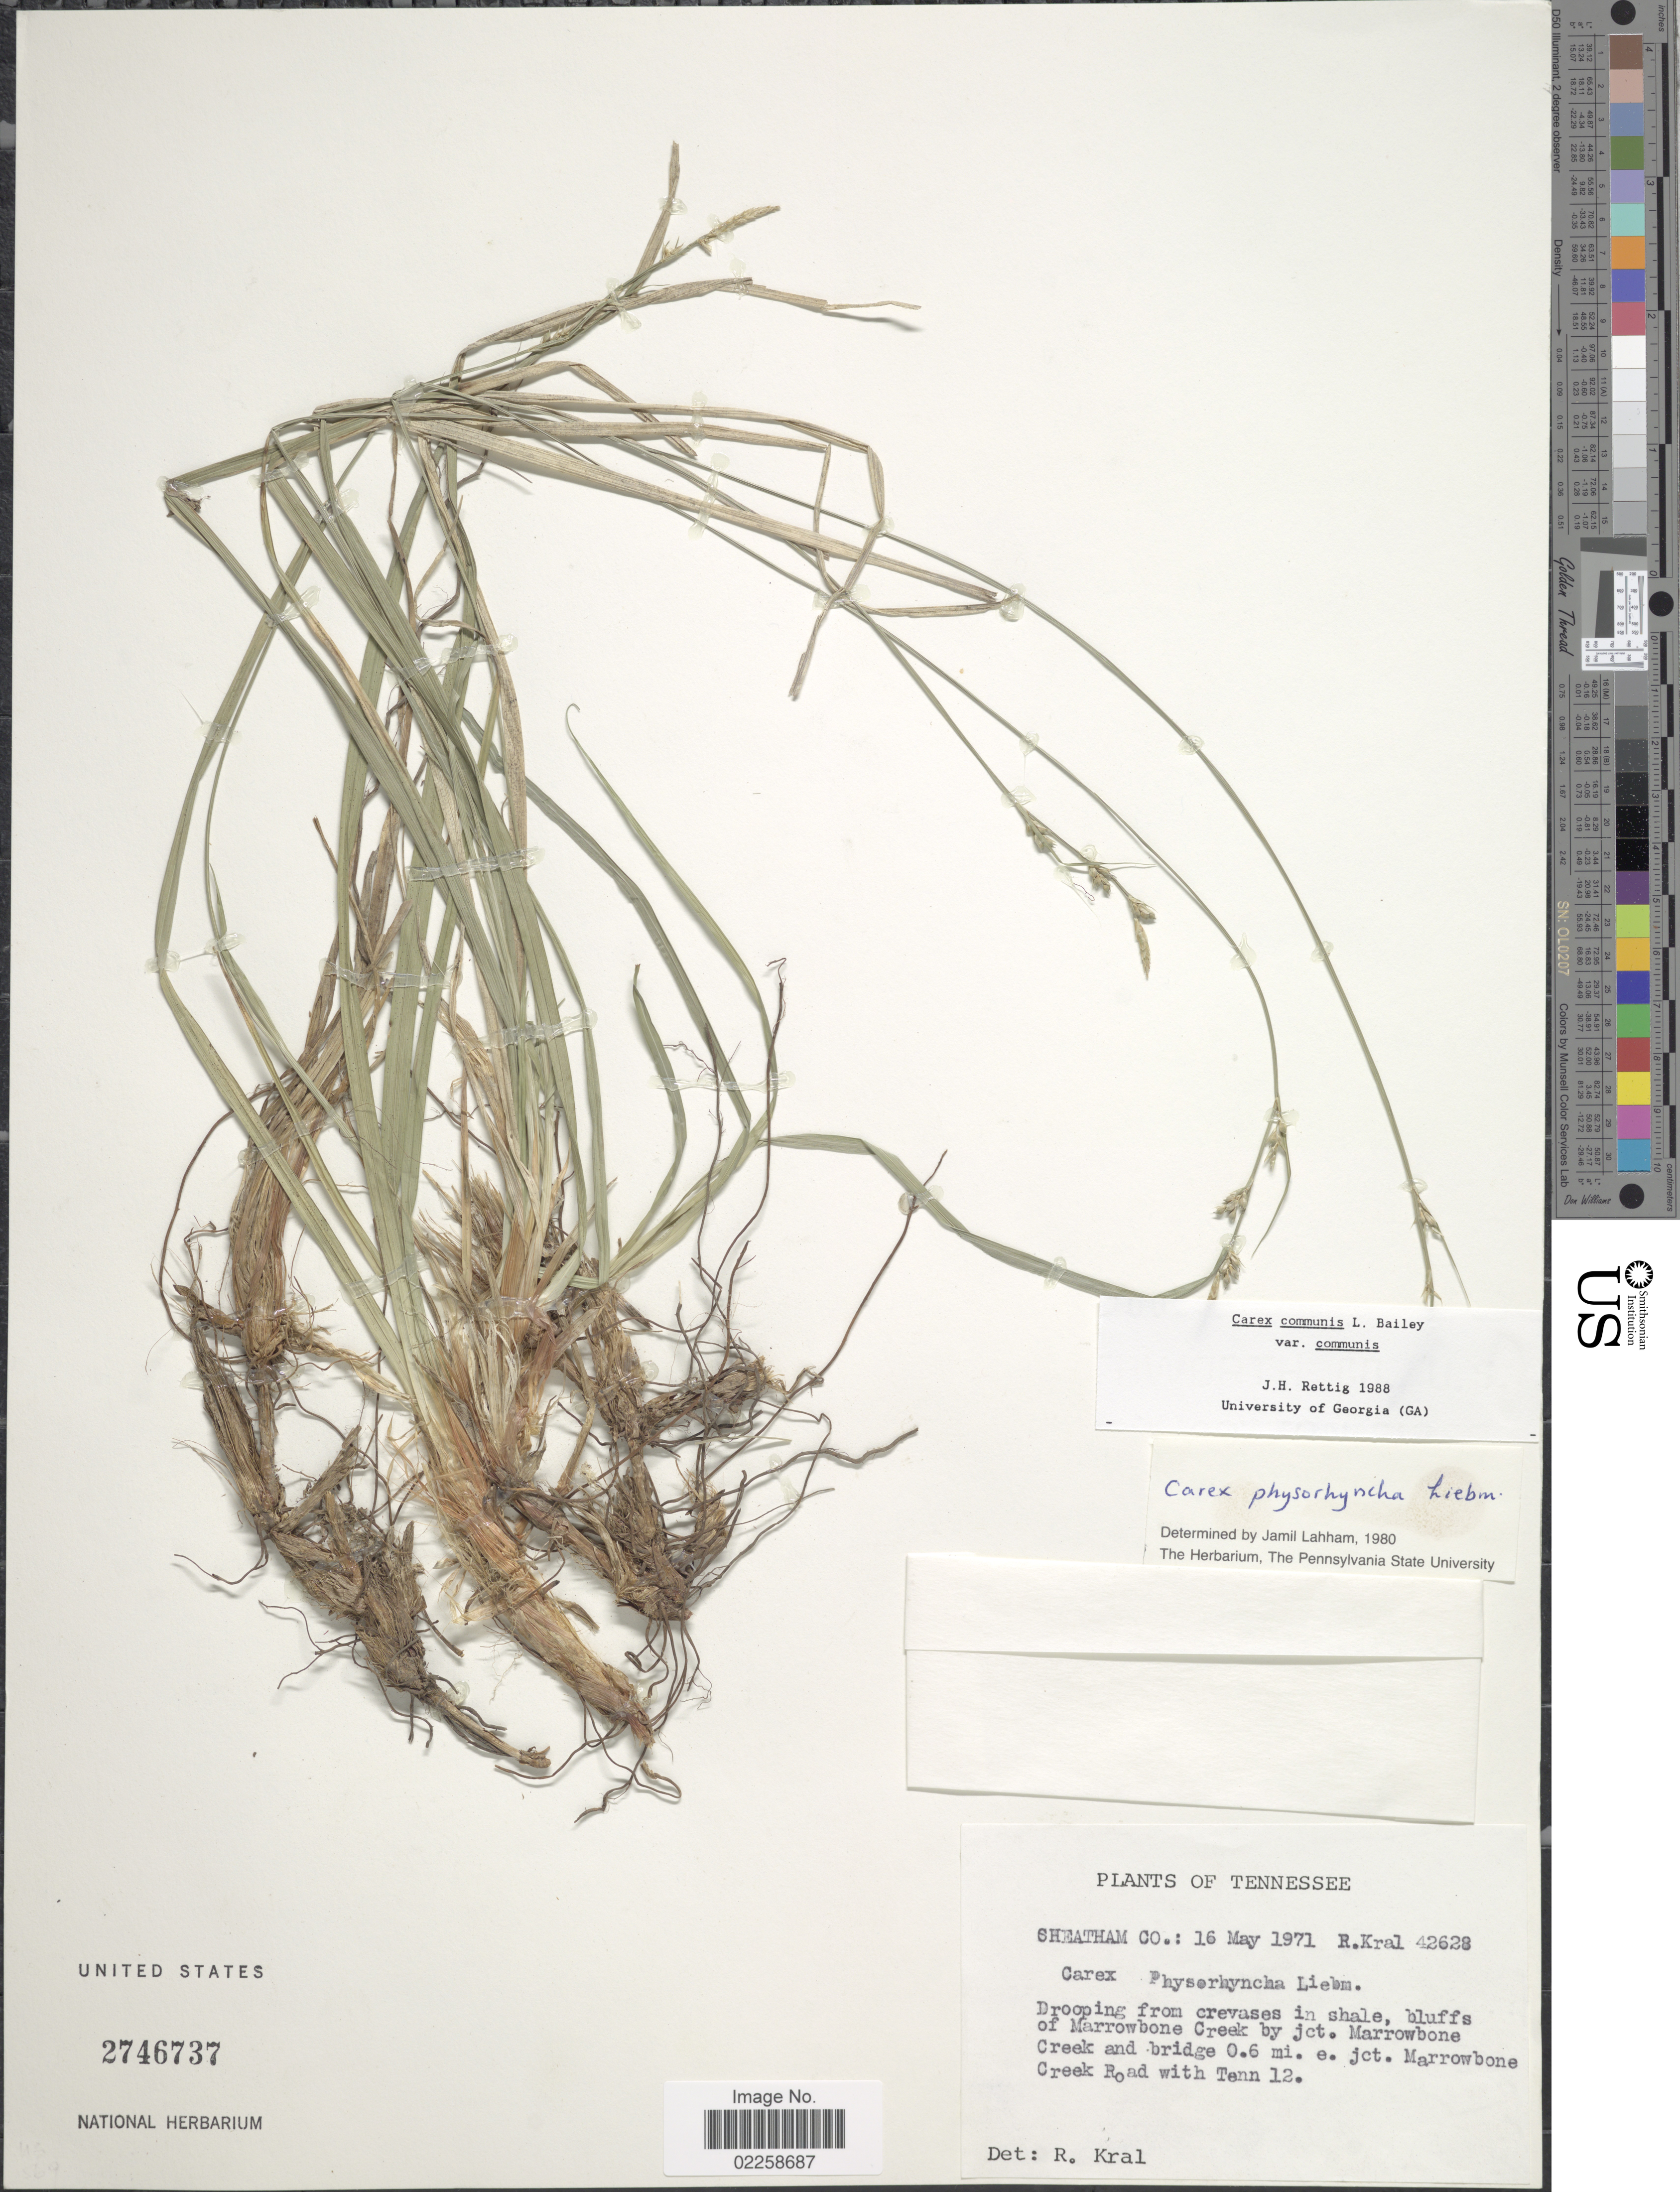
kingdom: Plantae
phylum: Tracheophyta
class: Liliopsida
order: Poales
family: Cyperaceae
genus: Carex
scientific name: Carex communis var. communis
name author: L.H. Bailey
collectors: R. Kral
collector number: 42628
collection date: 1971-05-16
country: United States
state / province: Tennessee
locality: Bluffs of Marrowbone Creek, by jct. Marrowbone Creek and bridge 0.6 mi. e. jct. Marrowbone Creek Road with Tenn 12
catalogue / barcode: US 2746737